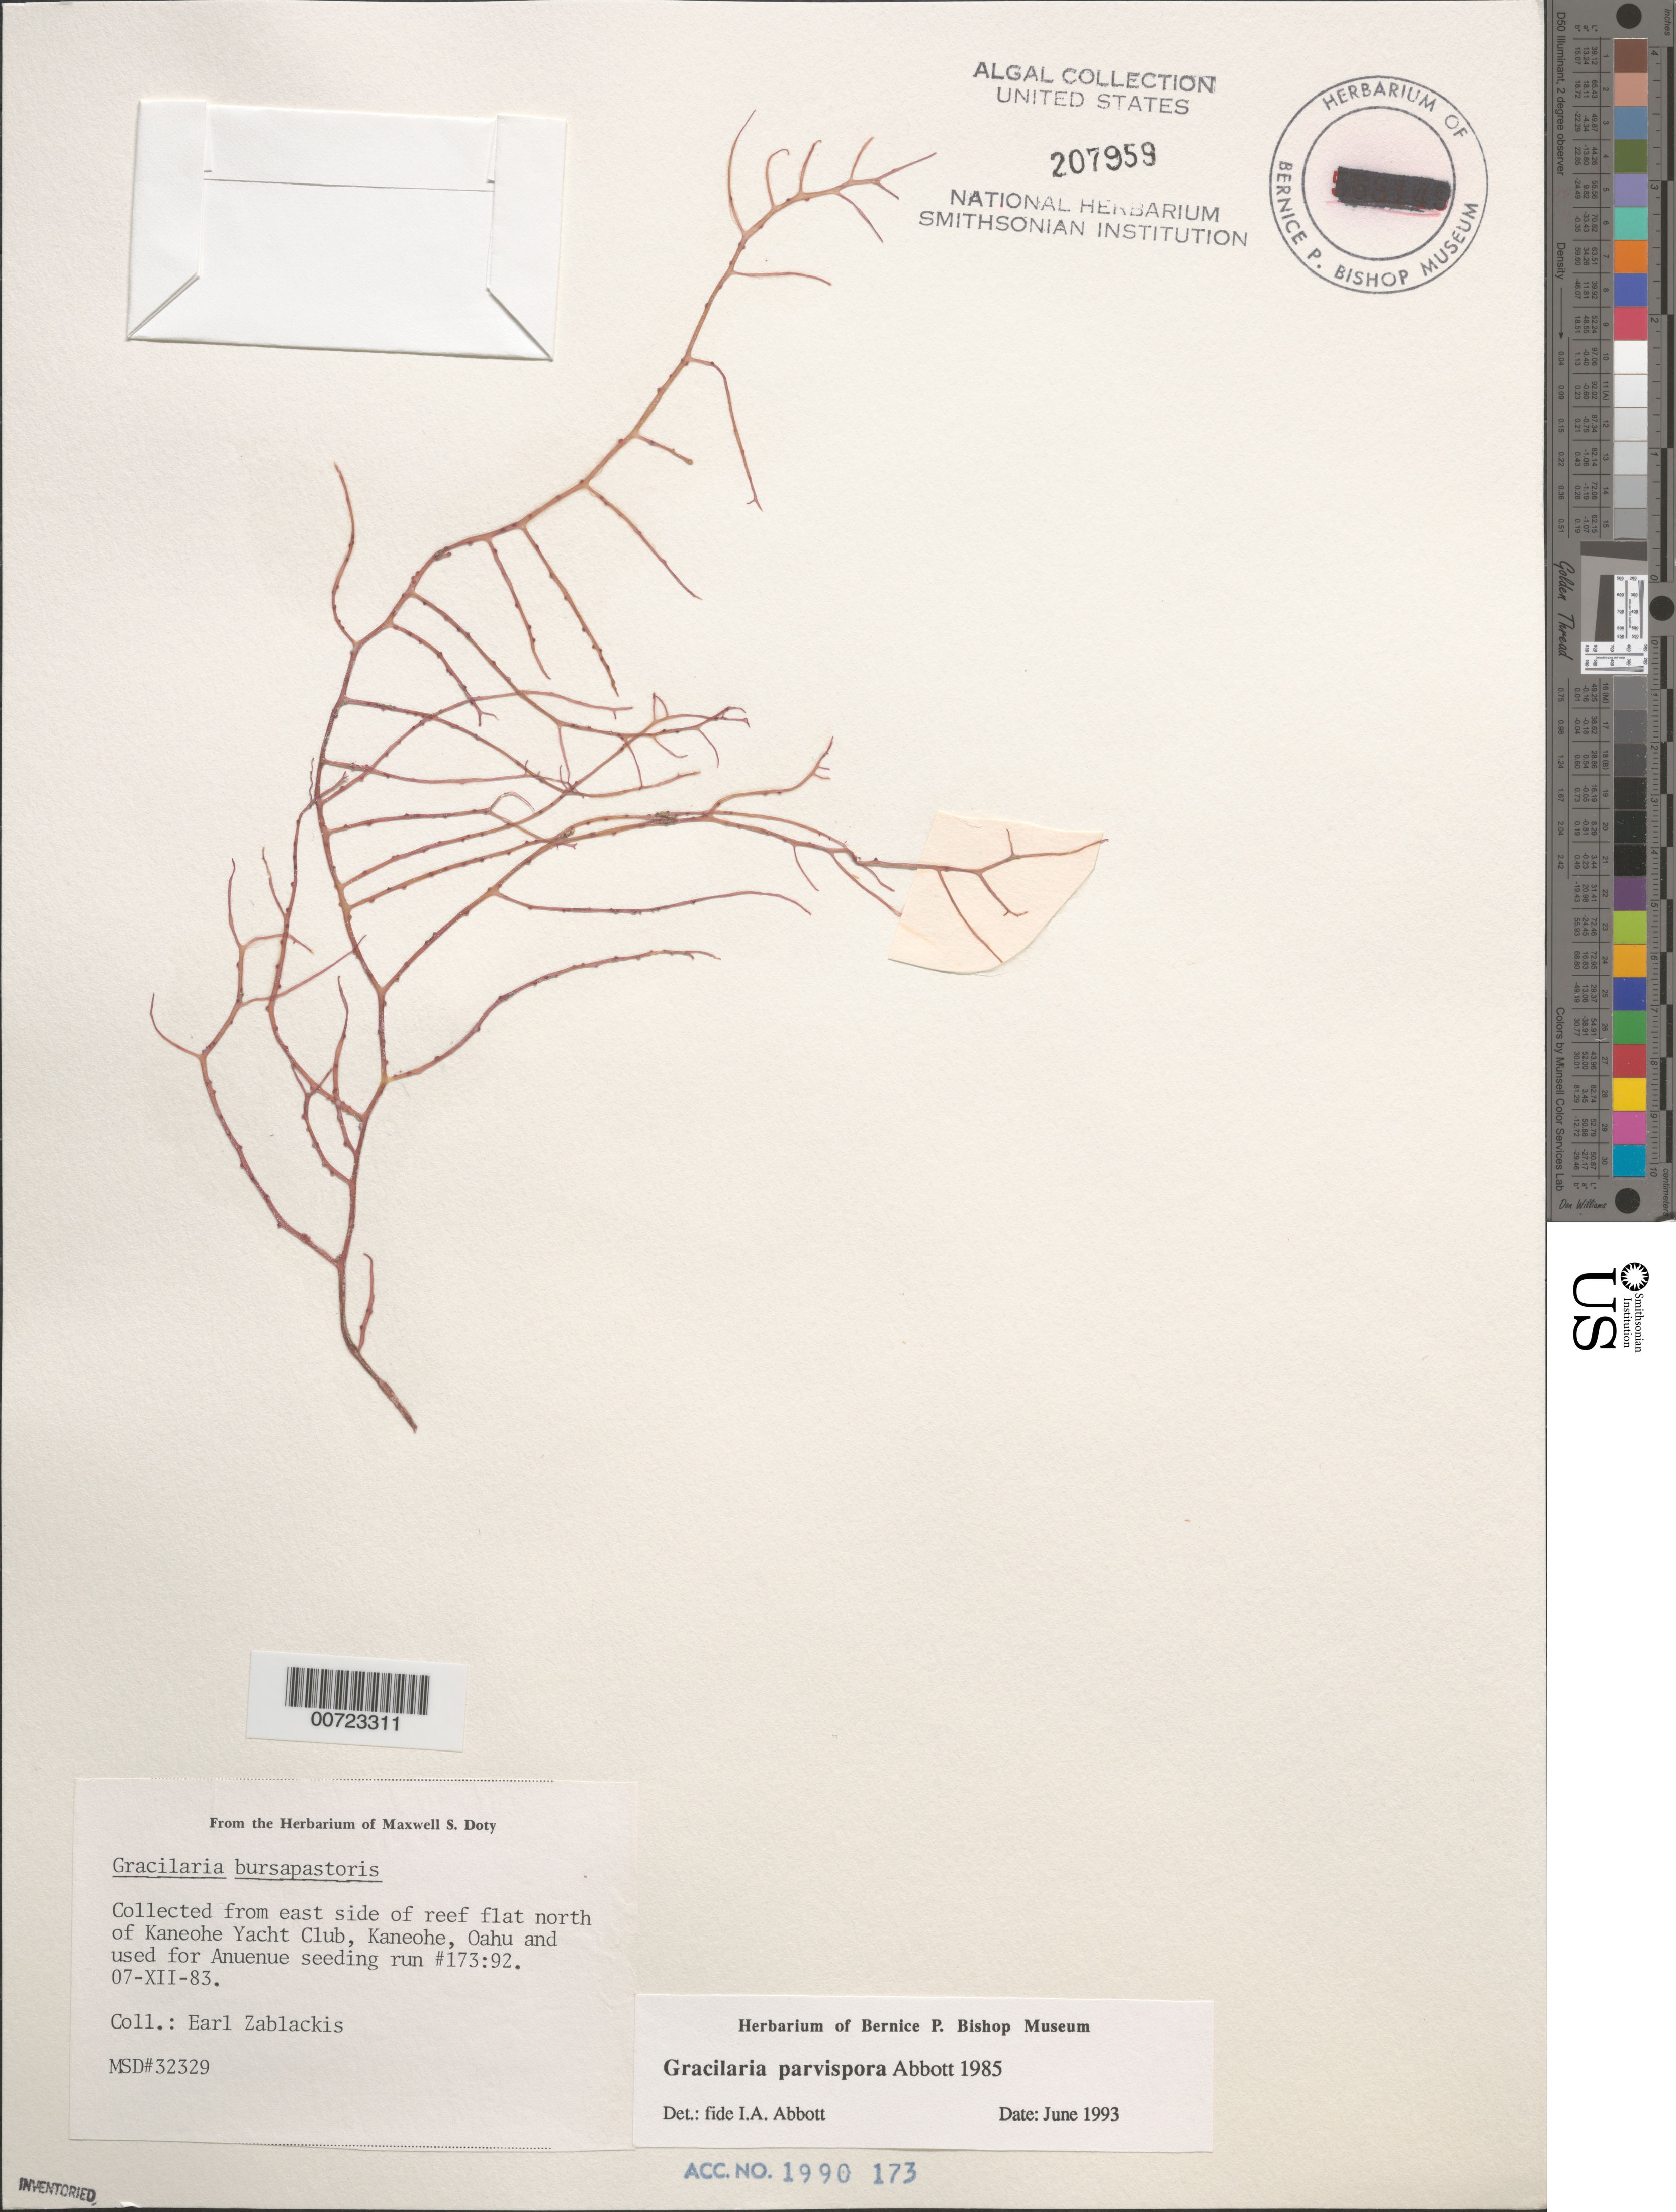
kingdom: Plantae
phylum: Rhodophyta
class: Florideophyceae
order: Gracilariales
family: Gracilariaceae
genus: Gracilaria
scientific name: Gracilaria parvispora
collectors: E. Zablackis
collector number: MSD 32329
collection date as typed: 07 Dec 1983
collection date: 1983-12-07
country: United States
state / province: Hawaii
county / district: Honolulu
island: Oahu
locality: Kaneohe, reef flat north of Kaneohe Yacht Club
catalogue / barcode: US 207959